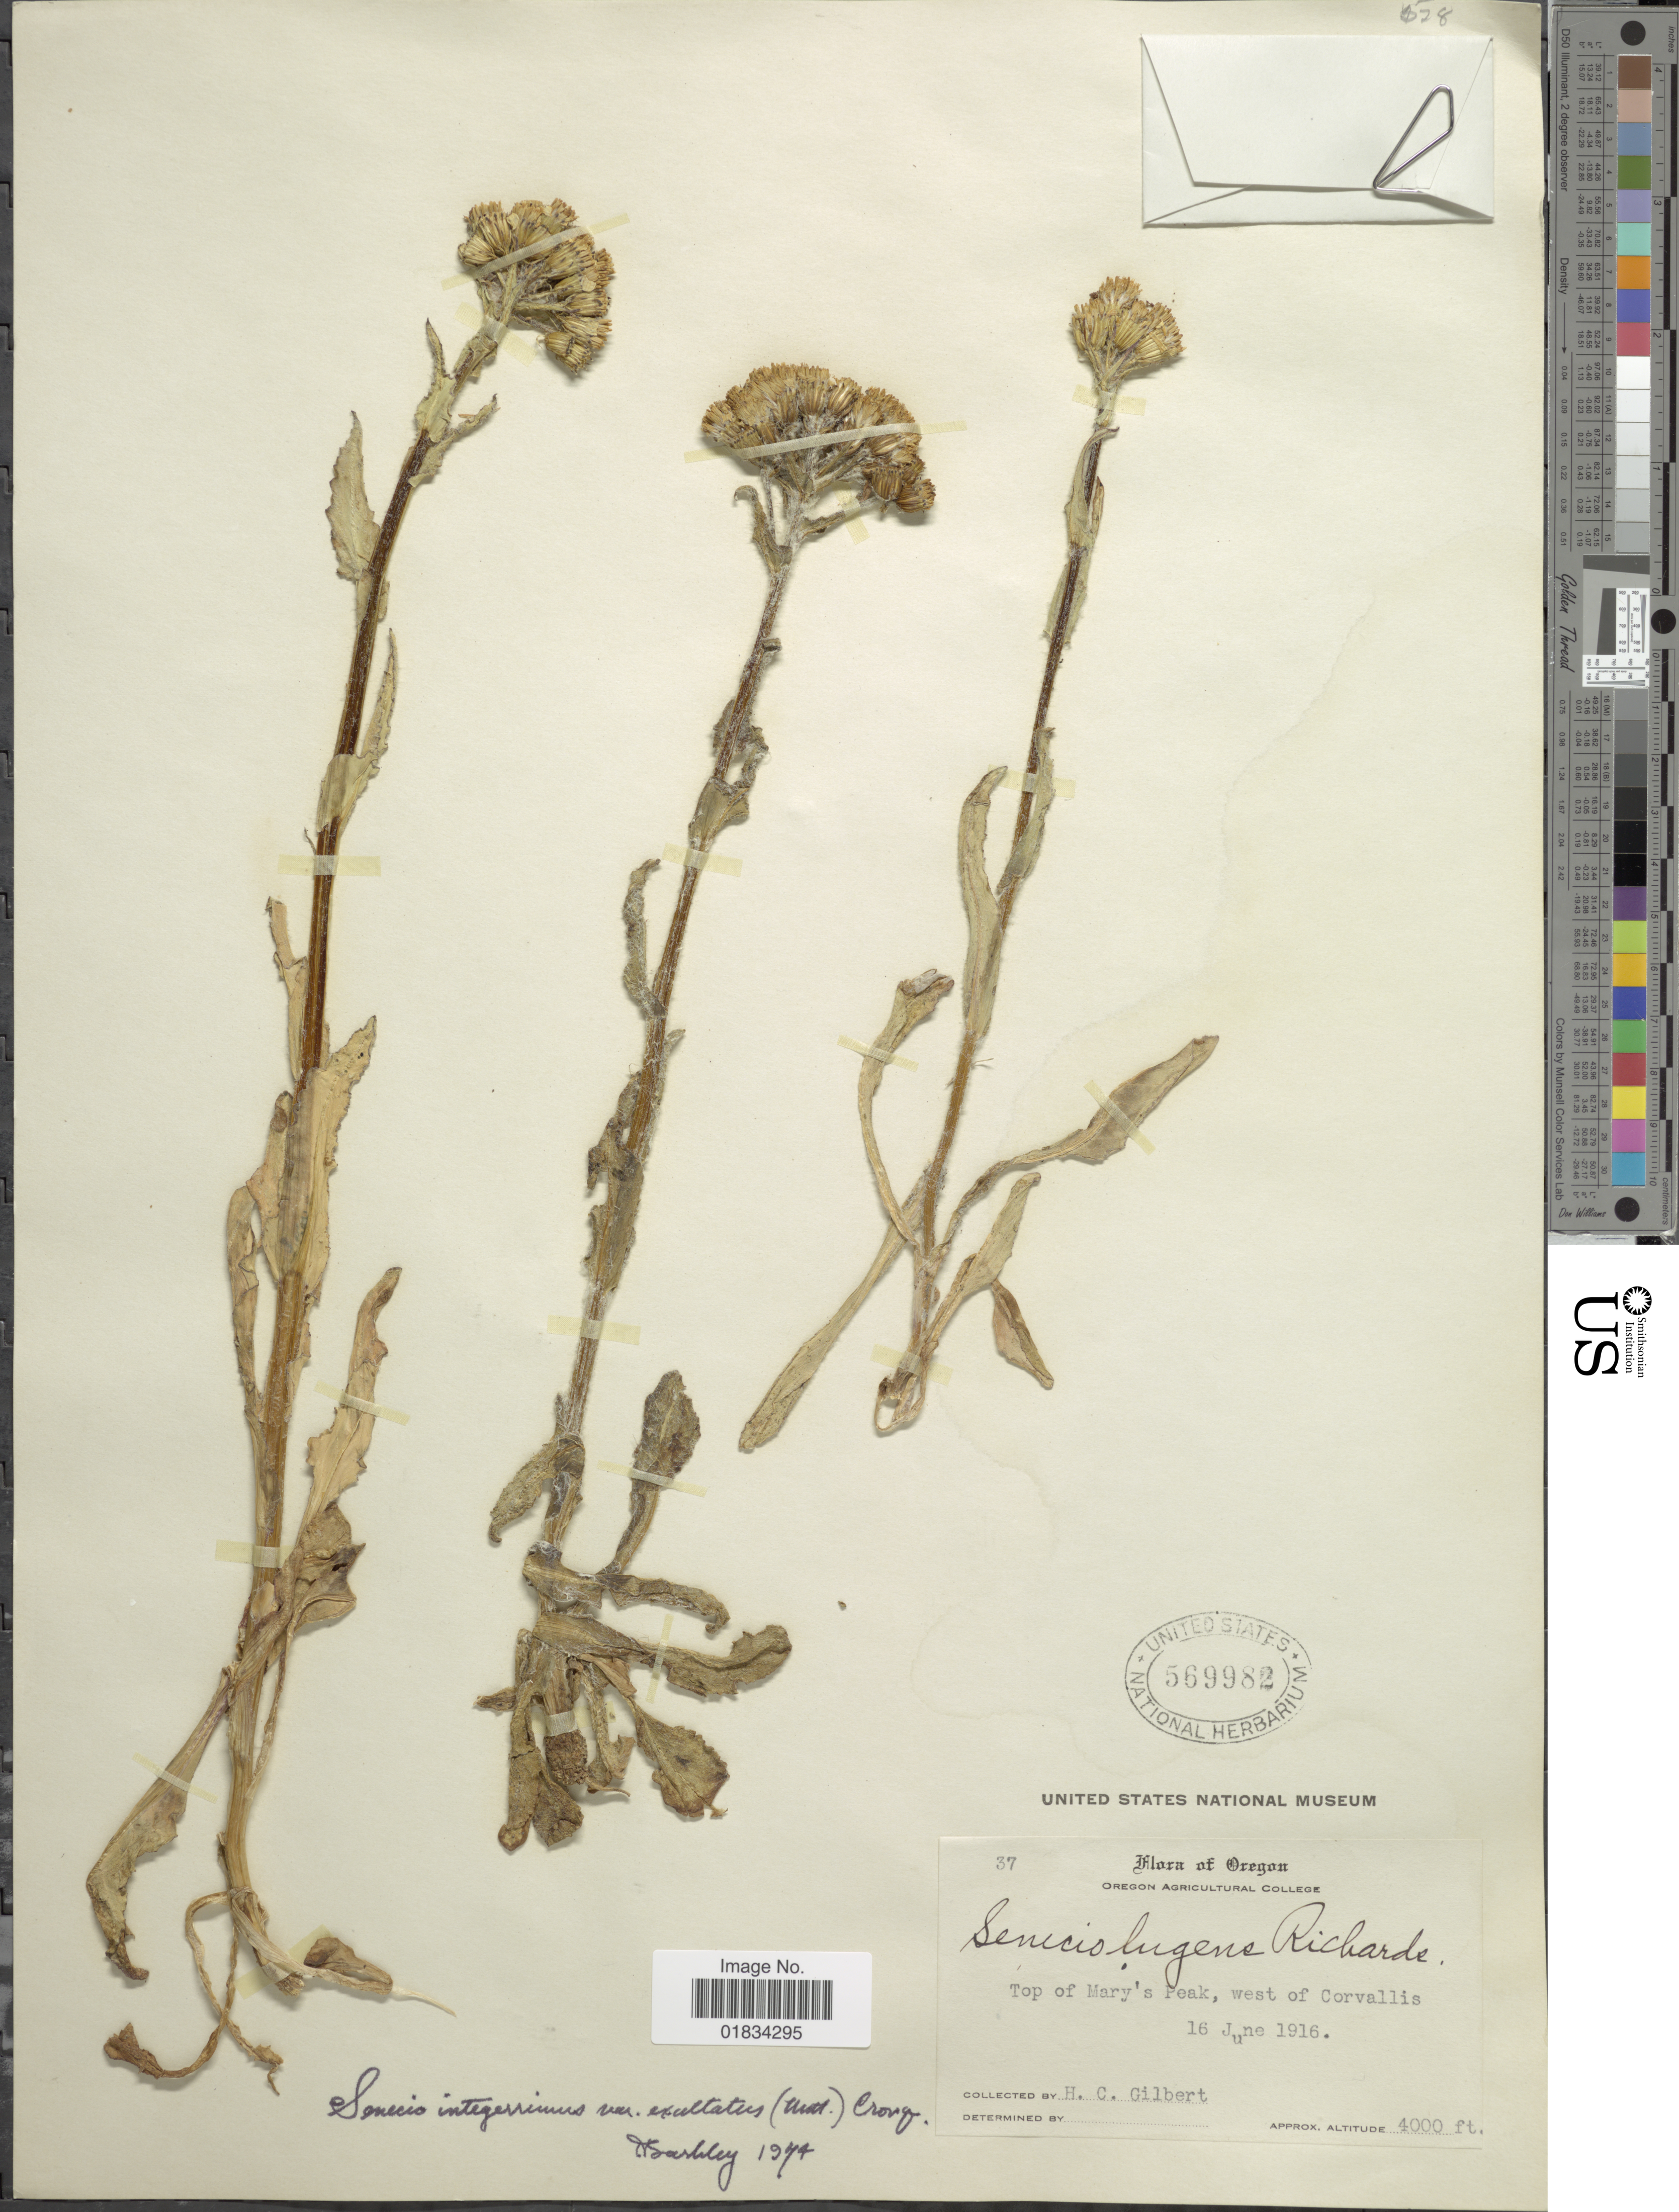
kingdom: Plantae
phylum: Tracheophyta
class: Magnoliopsida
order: Asterales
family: Asteraceae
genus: Senecio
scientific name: Senecio integerrimus var. exaltatus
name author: (Nutt.) Cronq.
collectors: H. Gilbert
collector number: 37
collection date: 1916-06-16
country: United States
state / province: Oregon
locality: Top of Mary's Peak, west of Corvallis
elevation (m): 1219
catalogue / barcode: US 569982